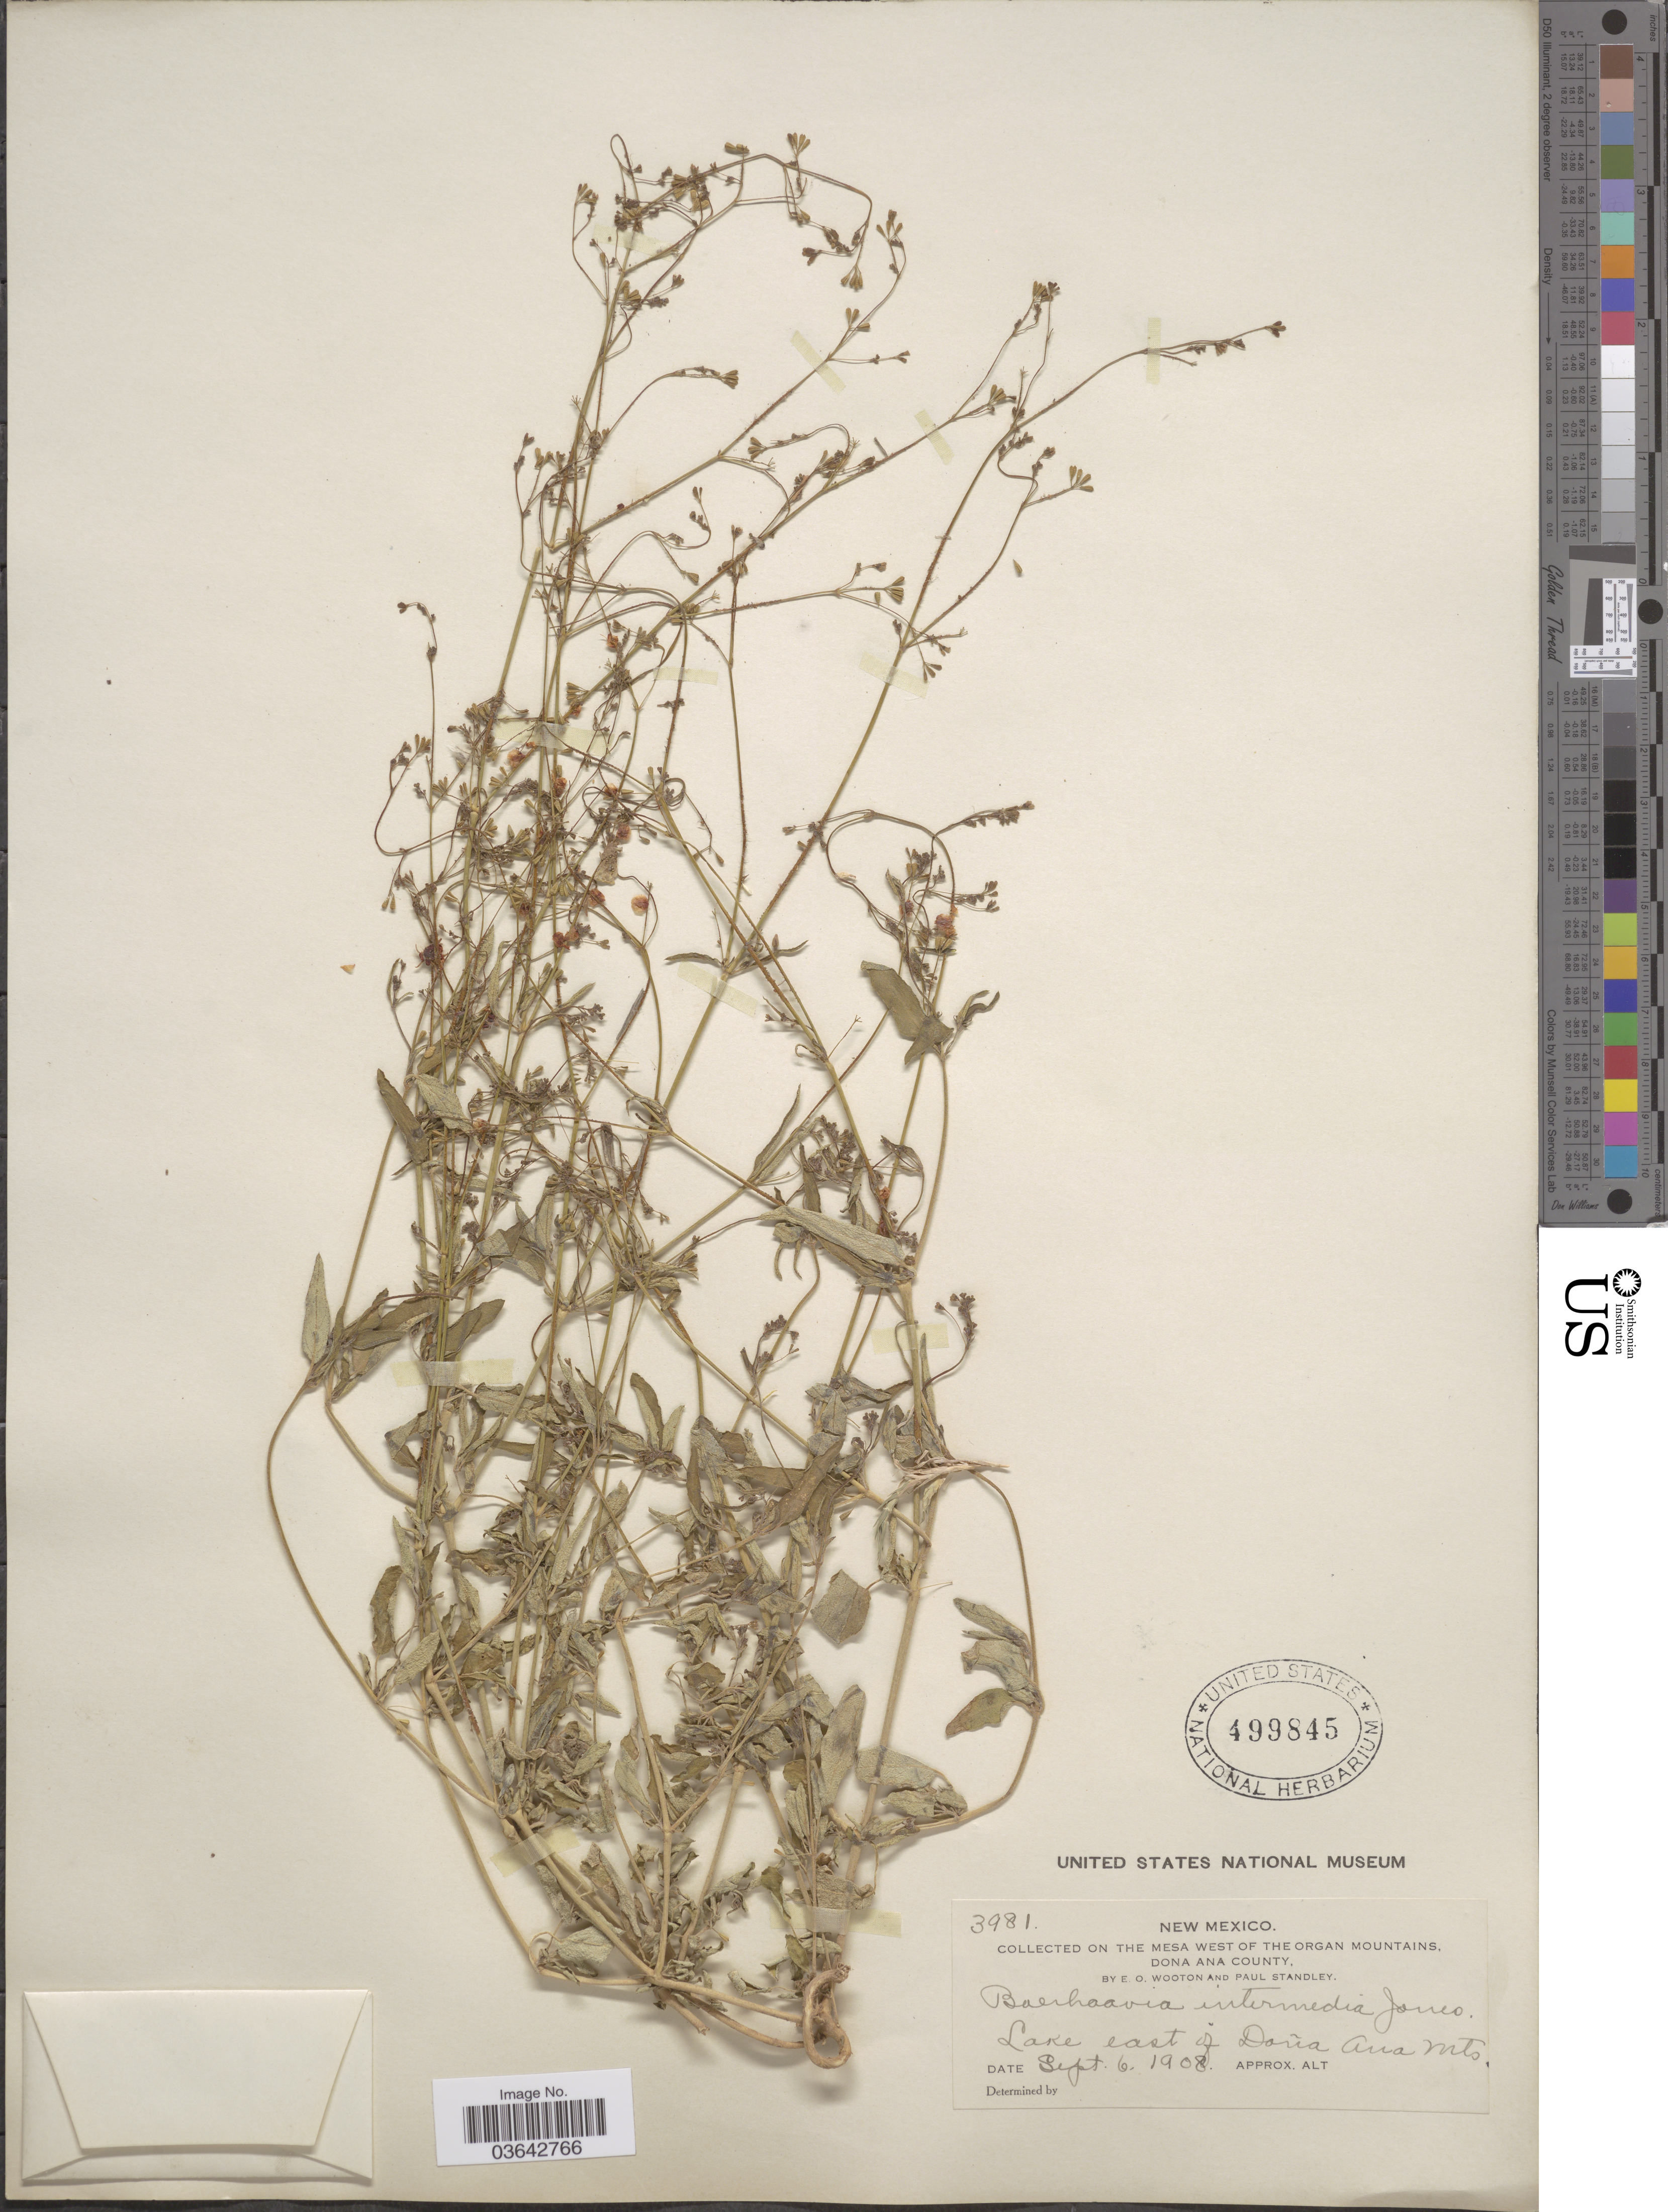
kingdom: Plantae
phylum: Tracheophyta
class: Magnoliopsida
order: Caryophyllales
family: Nyctaginaceae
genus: Boerhavia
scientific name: Boerhavia intermedia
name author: M.E. Jones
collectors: E. O. Wooton & P. C. Standley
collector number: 3981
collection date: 1908-09-06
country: United States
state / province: New Mexico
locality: The Mesa West of The Organ Mountains, Dona Ana County. Lake east of Doña Ana Mts.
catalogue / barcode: US 499845